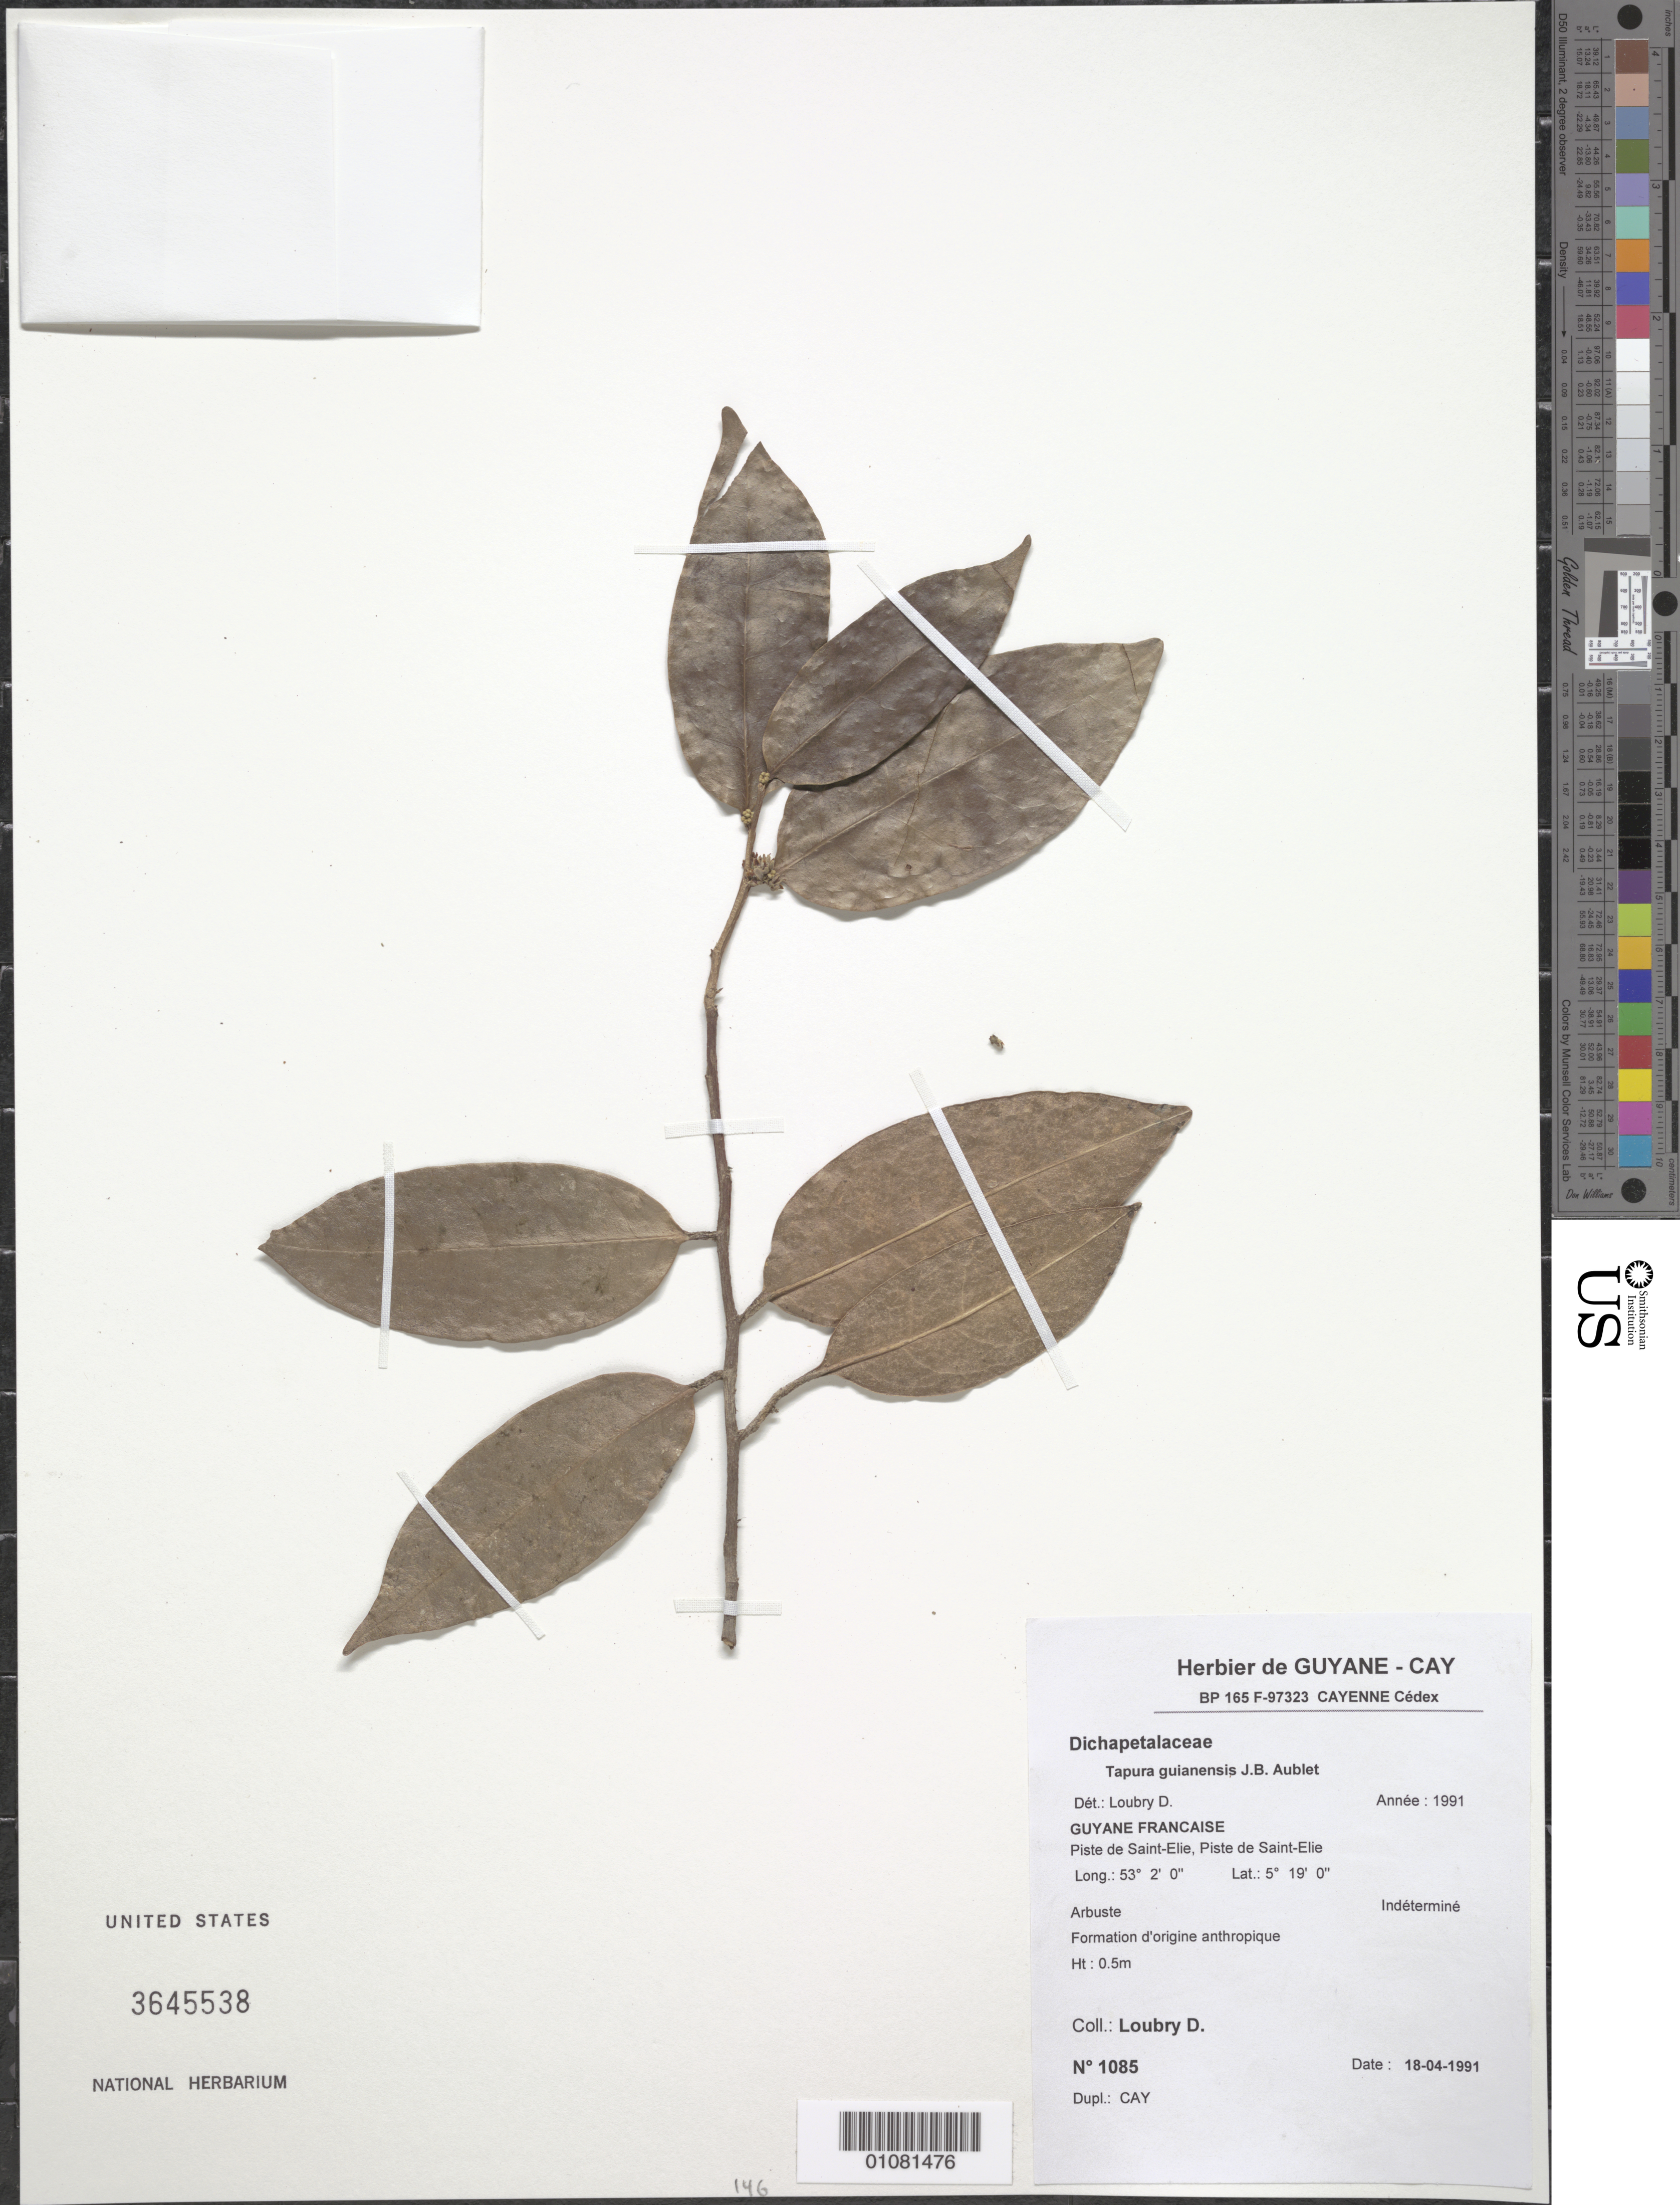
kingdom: Plantae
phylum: Tracheophyta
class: Magnoliopsida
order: Malpighiales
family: Dichapetalaceae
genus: Tapura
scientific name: Tapura guianensis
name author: Aubl.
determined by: Loubry, D.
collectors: D. Loubry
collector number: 1085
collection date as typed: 18-Apr-91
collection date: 1991-04-18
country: French Guiana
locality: Piste de Saint-Élie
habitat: Formation d'origine anthropique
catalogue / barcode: US 3645538